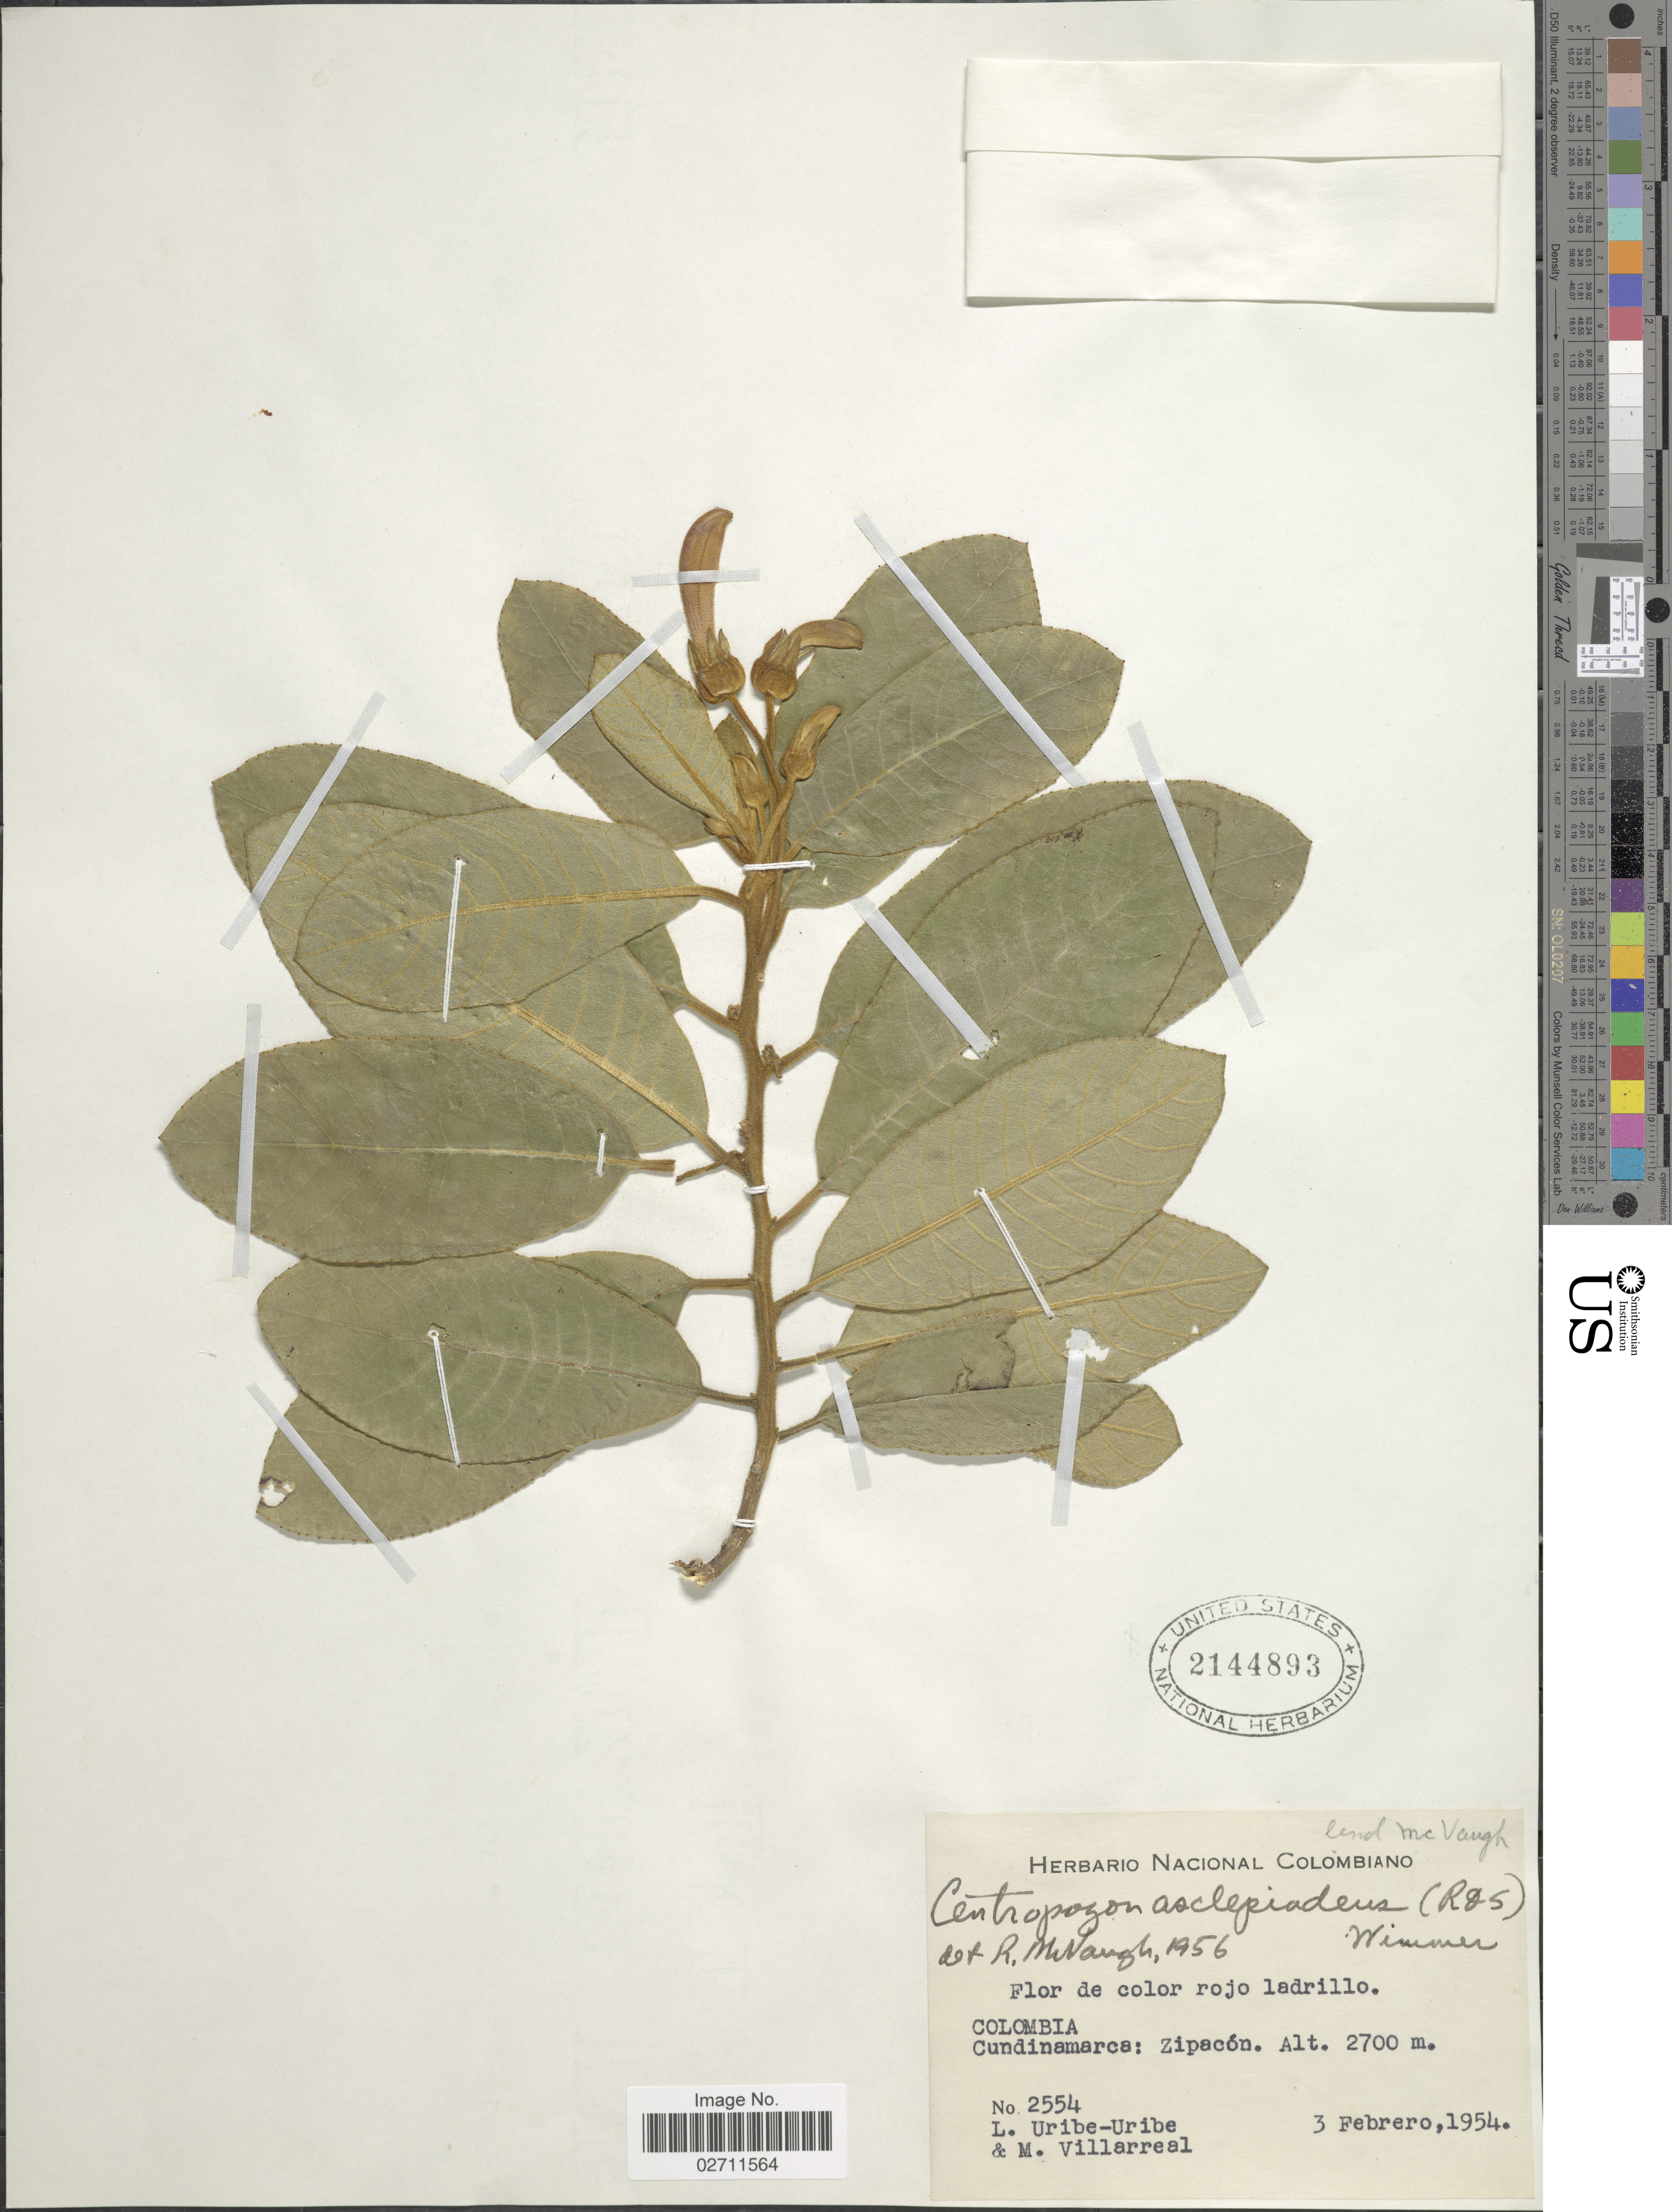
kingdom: Plantae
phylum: Tracheophyta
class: Magnoliopsida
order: Asterales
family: Campanulaceae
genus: Centropogon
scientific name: Centropogon asclepiadeus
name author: (Willd. ex Schult.) E. Wimm.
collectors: L. Uribe & M. Villarreal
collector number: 2554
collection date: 1954-02-03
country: Colombia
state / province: Cundinamarca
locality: Zipacón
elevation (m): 2700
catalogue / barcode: US 2144893